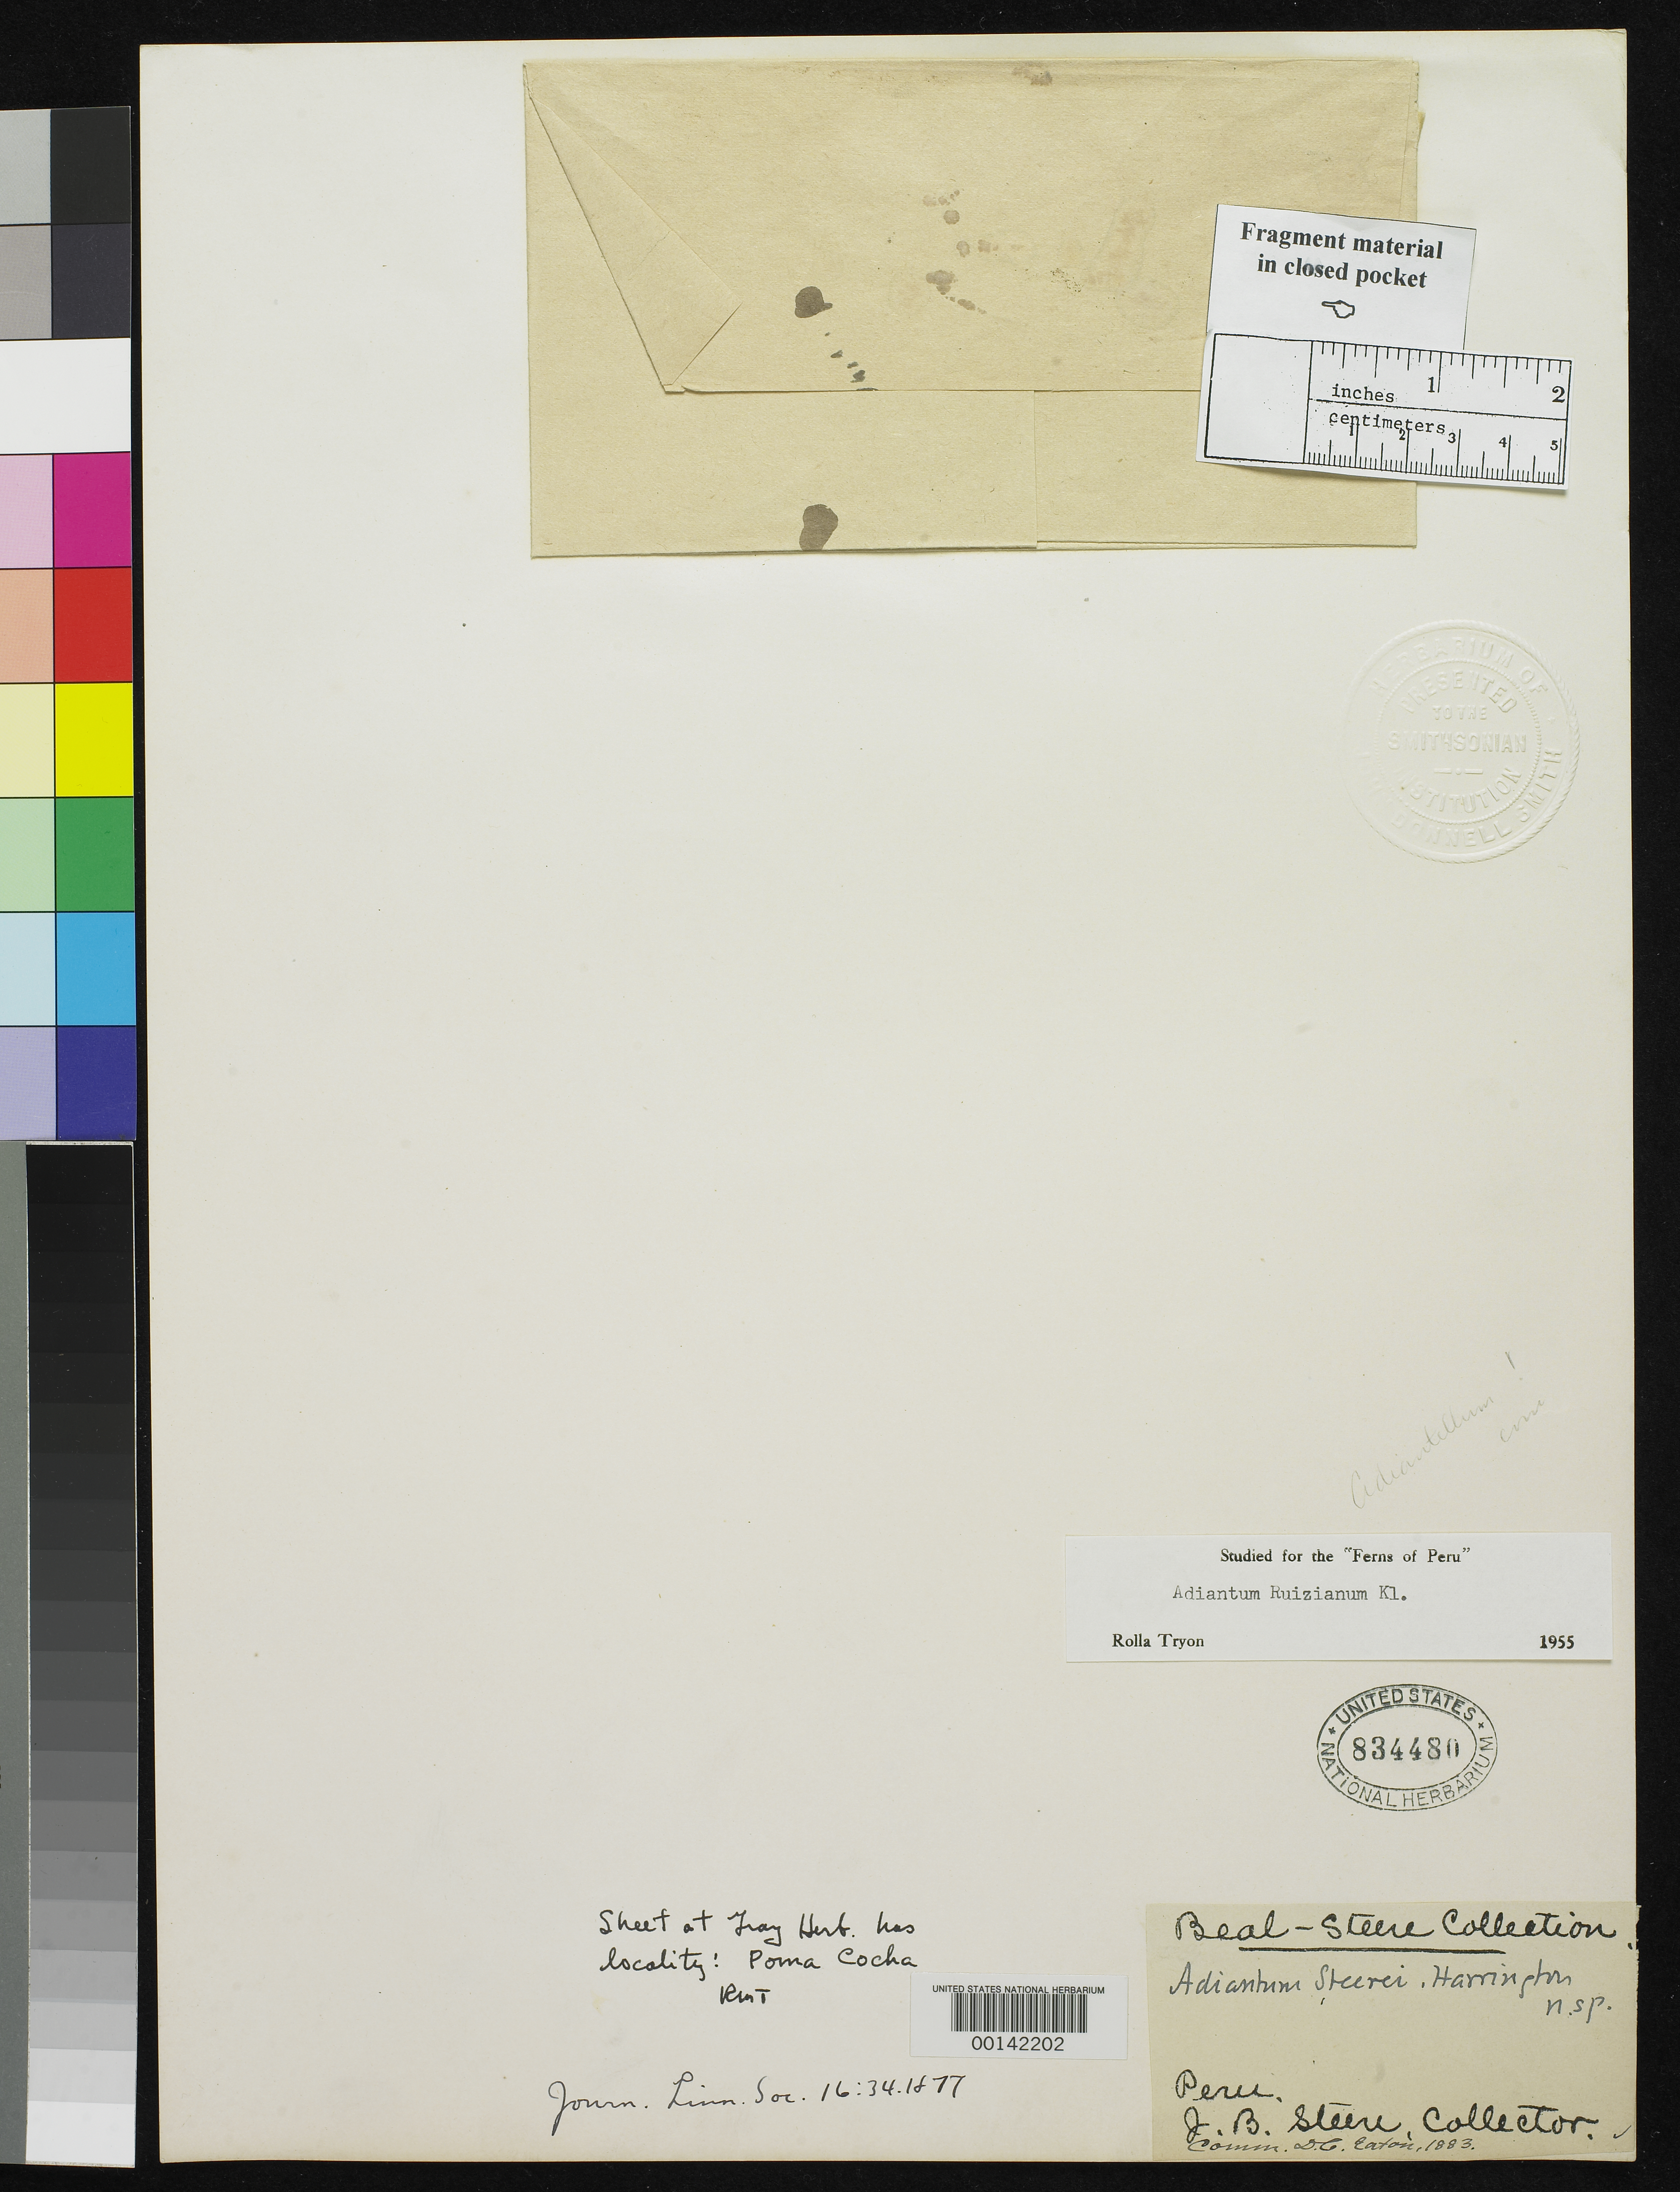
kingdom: Plantae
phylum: Tracheophyta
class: Polypodiopsida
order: Polypodiales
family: Pteridaceae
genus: Adiantum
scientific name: Adiantum steerei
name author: Harr.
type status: Type Collection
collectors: J. B. Steere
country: Peru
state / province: San Martín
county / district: Mariscal Cáceres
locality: Rio Huallaga, margen Derecha del; Balsa Probana; dtto. Tocache Nuevo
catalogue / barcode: US 834480